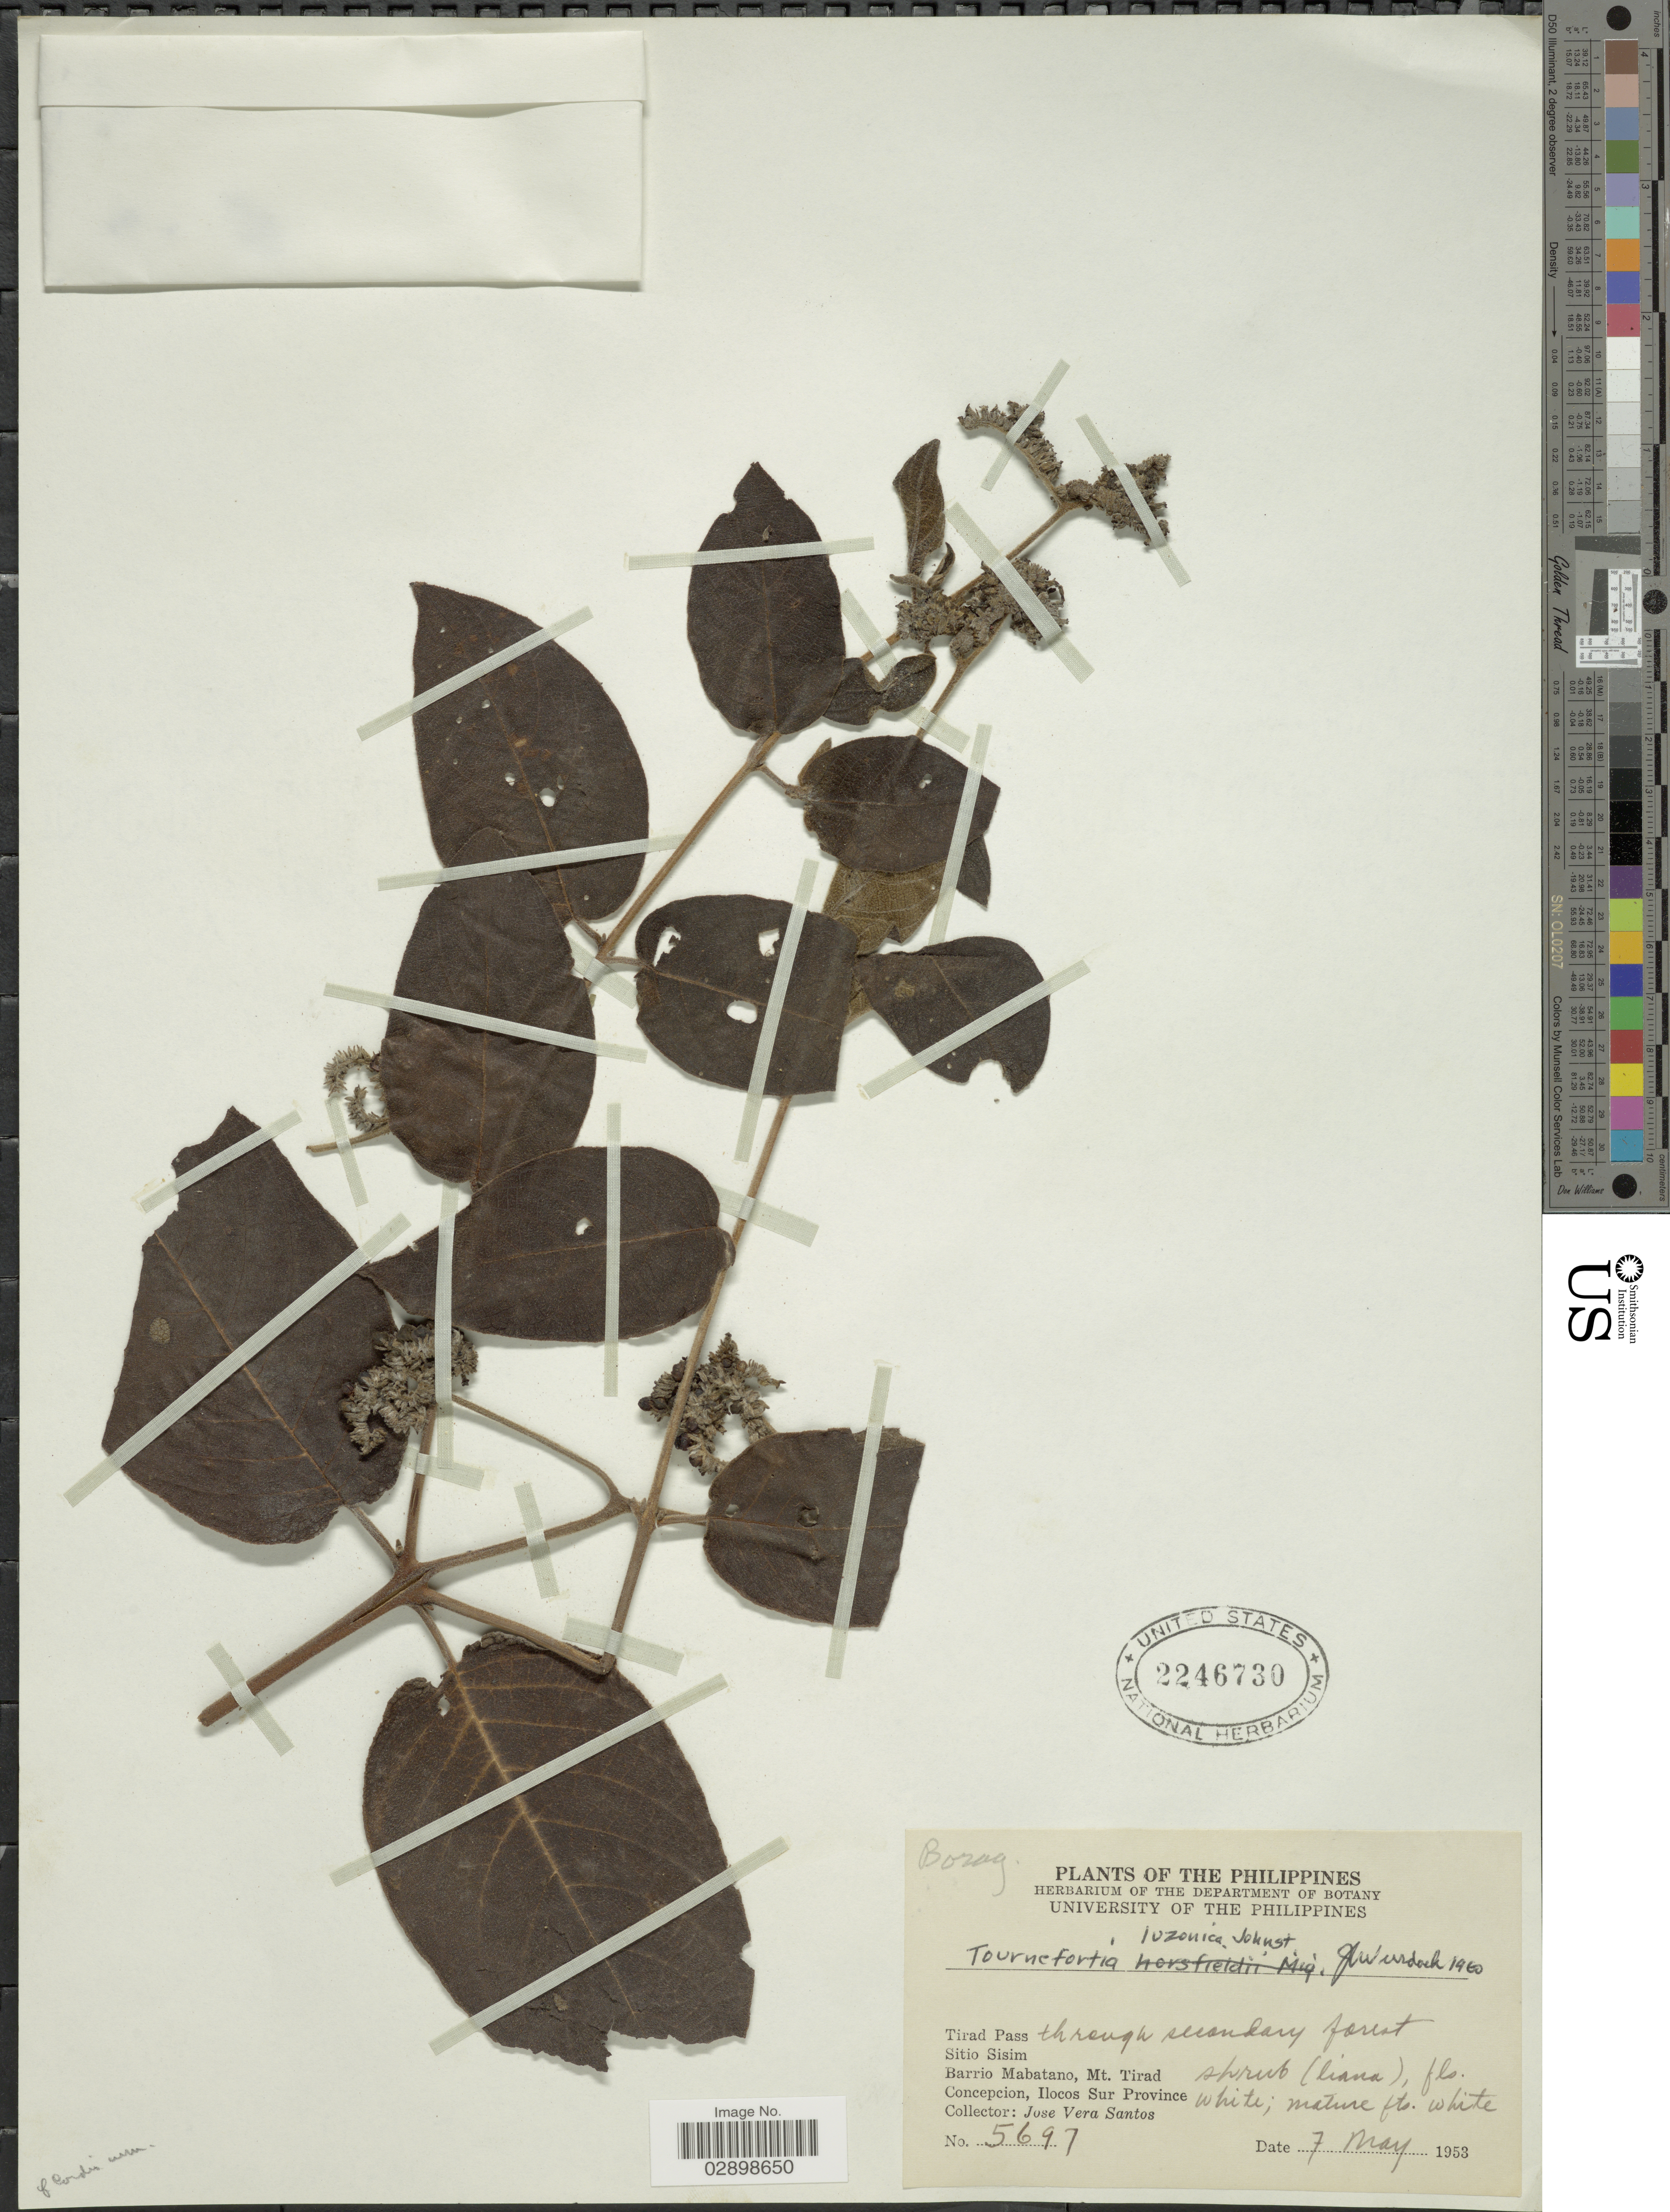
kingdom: Plantae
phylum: Tracheophyta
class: Magnoliopsida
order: Boraginales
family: Heliotropiaceae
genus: Tournefortia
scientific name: Tournefortia luzonica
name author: I.M. Johnst.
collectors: J. V. Santos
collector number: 5697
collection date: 1953-05-07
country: Philippines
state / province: Ilocos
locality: Tirad Pass. Sitio Sisim. Barrio Mabatano, Mt. Tirad. Concepcion, Ilocos Sur Province.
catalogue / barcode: US 2246730